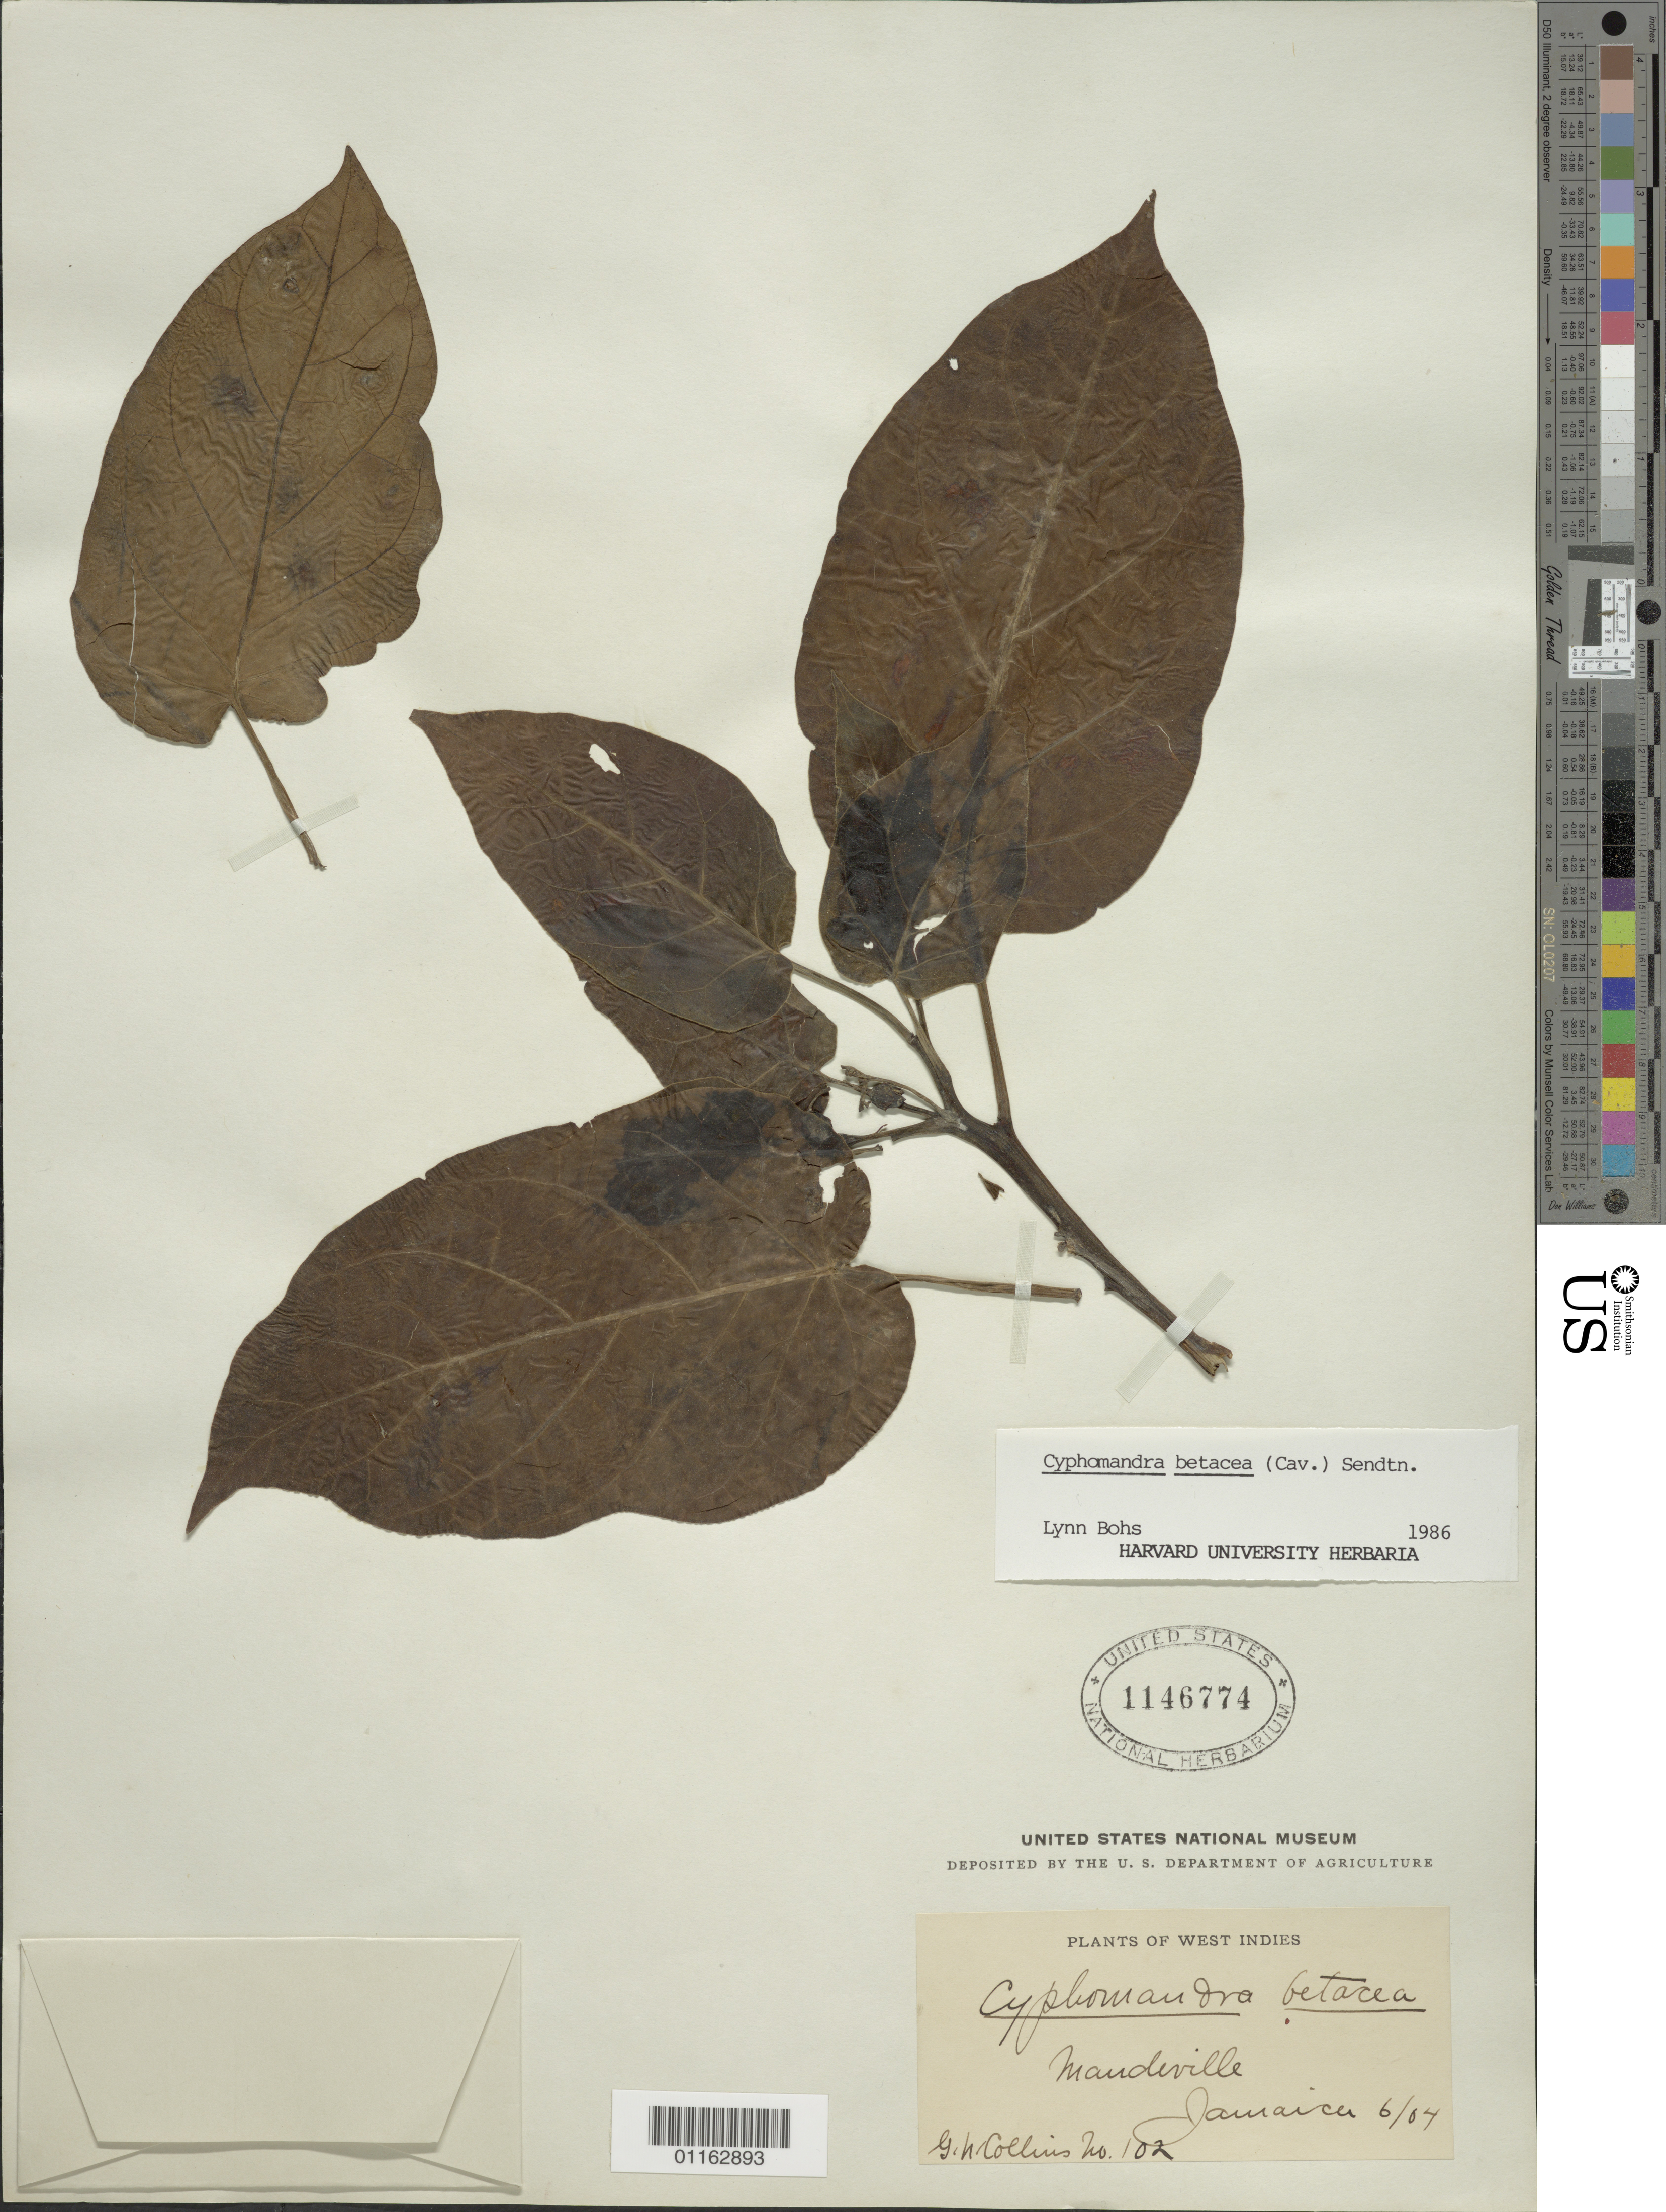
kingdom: Plantae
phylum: Tracheophyta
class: Magnoliopsida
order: Solanales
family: Solanaceae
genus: Cyphomandra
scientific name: Cyphomandra betacea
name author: (Cav.) Sendtn.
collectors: G. Collins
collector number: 102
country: Jamaica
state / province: Manchester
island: Jamaica I.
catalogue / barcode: US 1146774